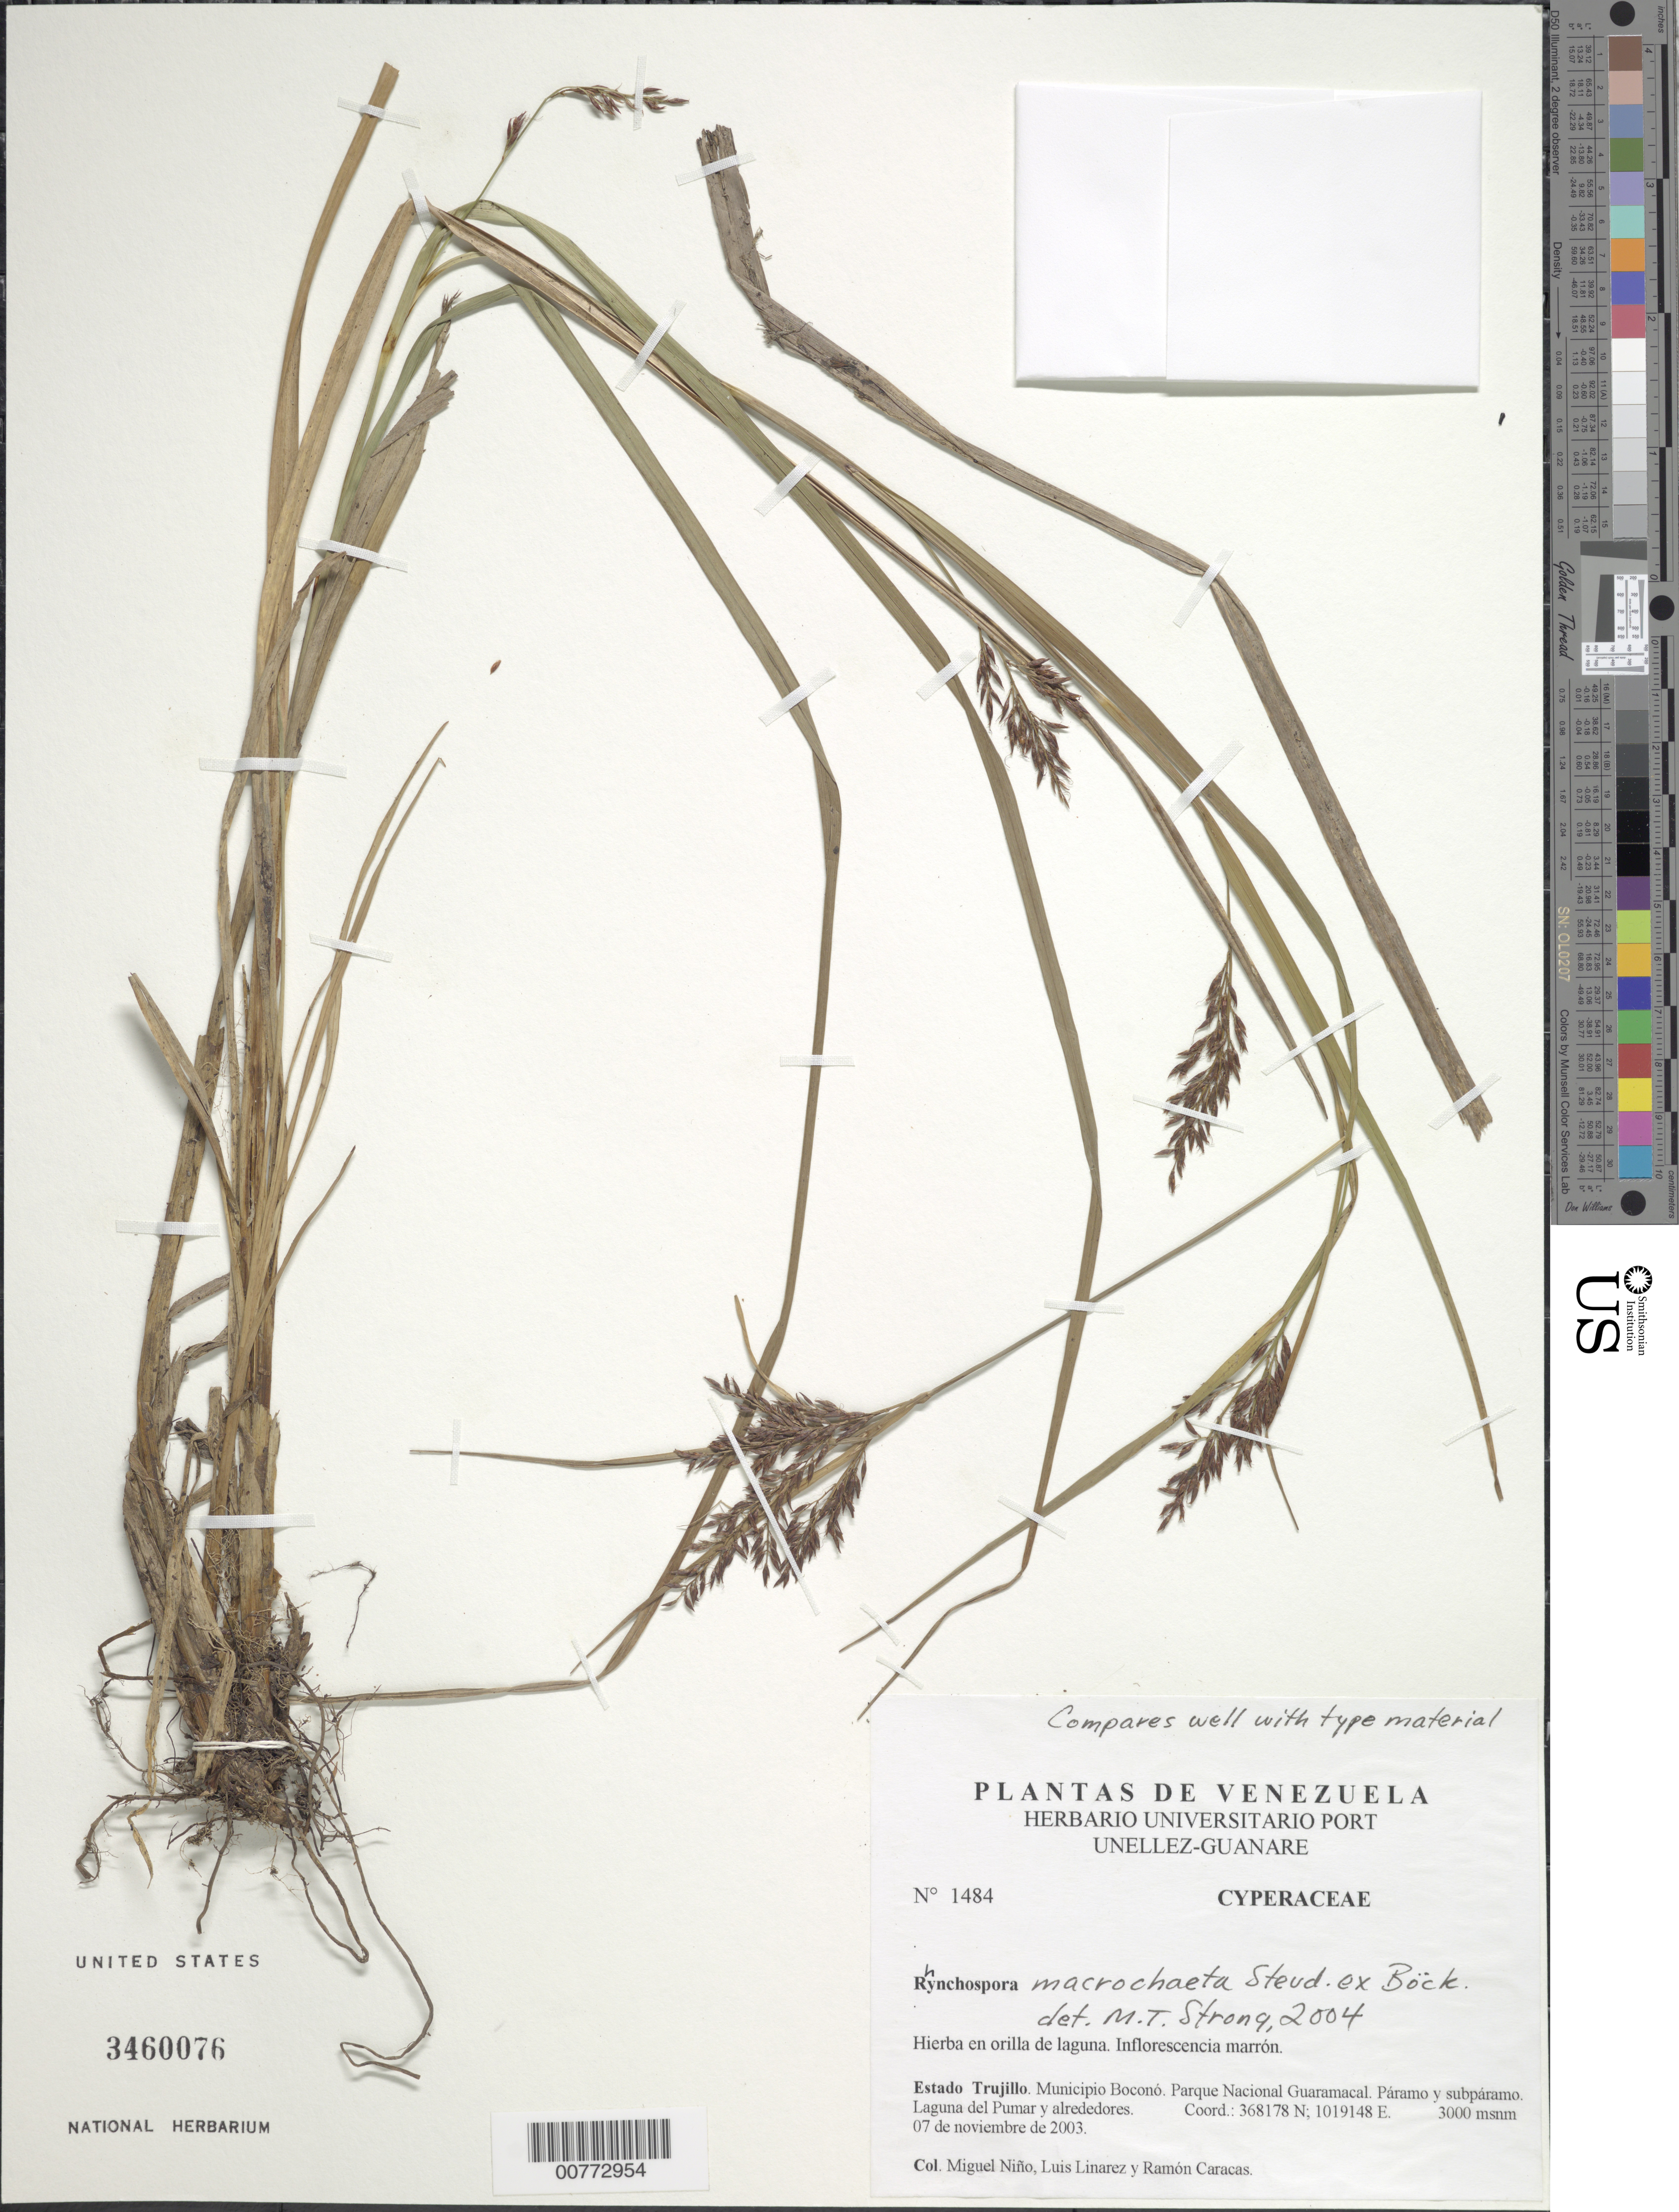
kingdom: Plantae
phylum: Tracheophyta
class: Liliopsida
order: Poales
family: Cyperaceae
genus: Rhynchospora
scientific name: Rhynchospora macrochaeta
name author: Steud. ex Boeckeler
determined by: Strong, M. T., (US), Smithsonian Institution - National Museum of Natural History (UNITED STATES)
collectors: S. M. Niño, L. Linárez & R. Caracas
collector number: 1484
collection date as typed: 07 Nov 2003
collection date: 2003-11-07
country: Venezuela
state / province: Trujillo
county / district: Boconó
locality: Parque Nacional Guaramacal. Laguna del Pumar y alrededores.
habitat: Páramo y subpáramo.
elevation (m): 3000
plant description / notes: PORT, US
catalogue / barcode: US 3460076